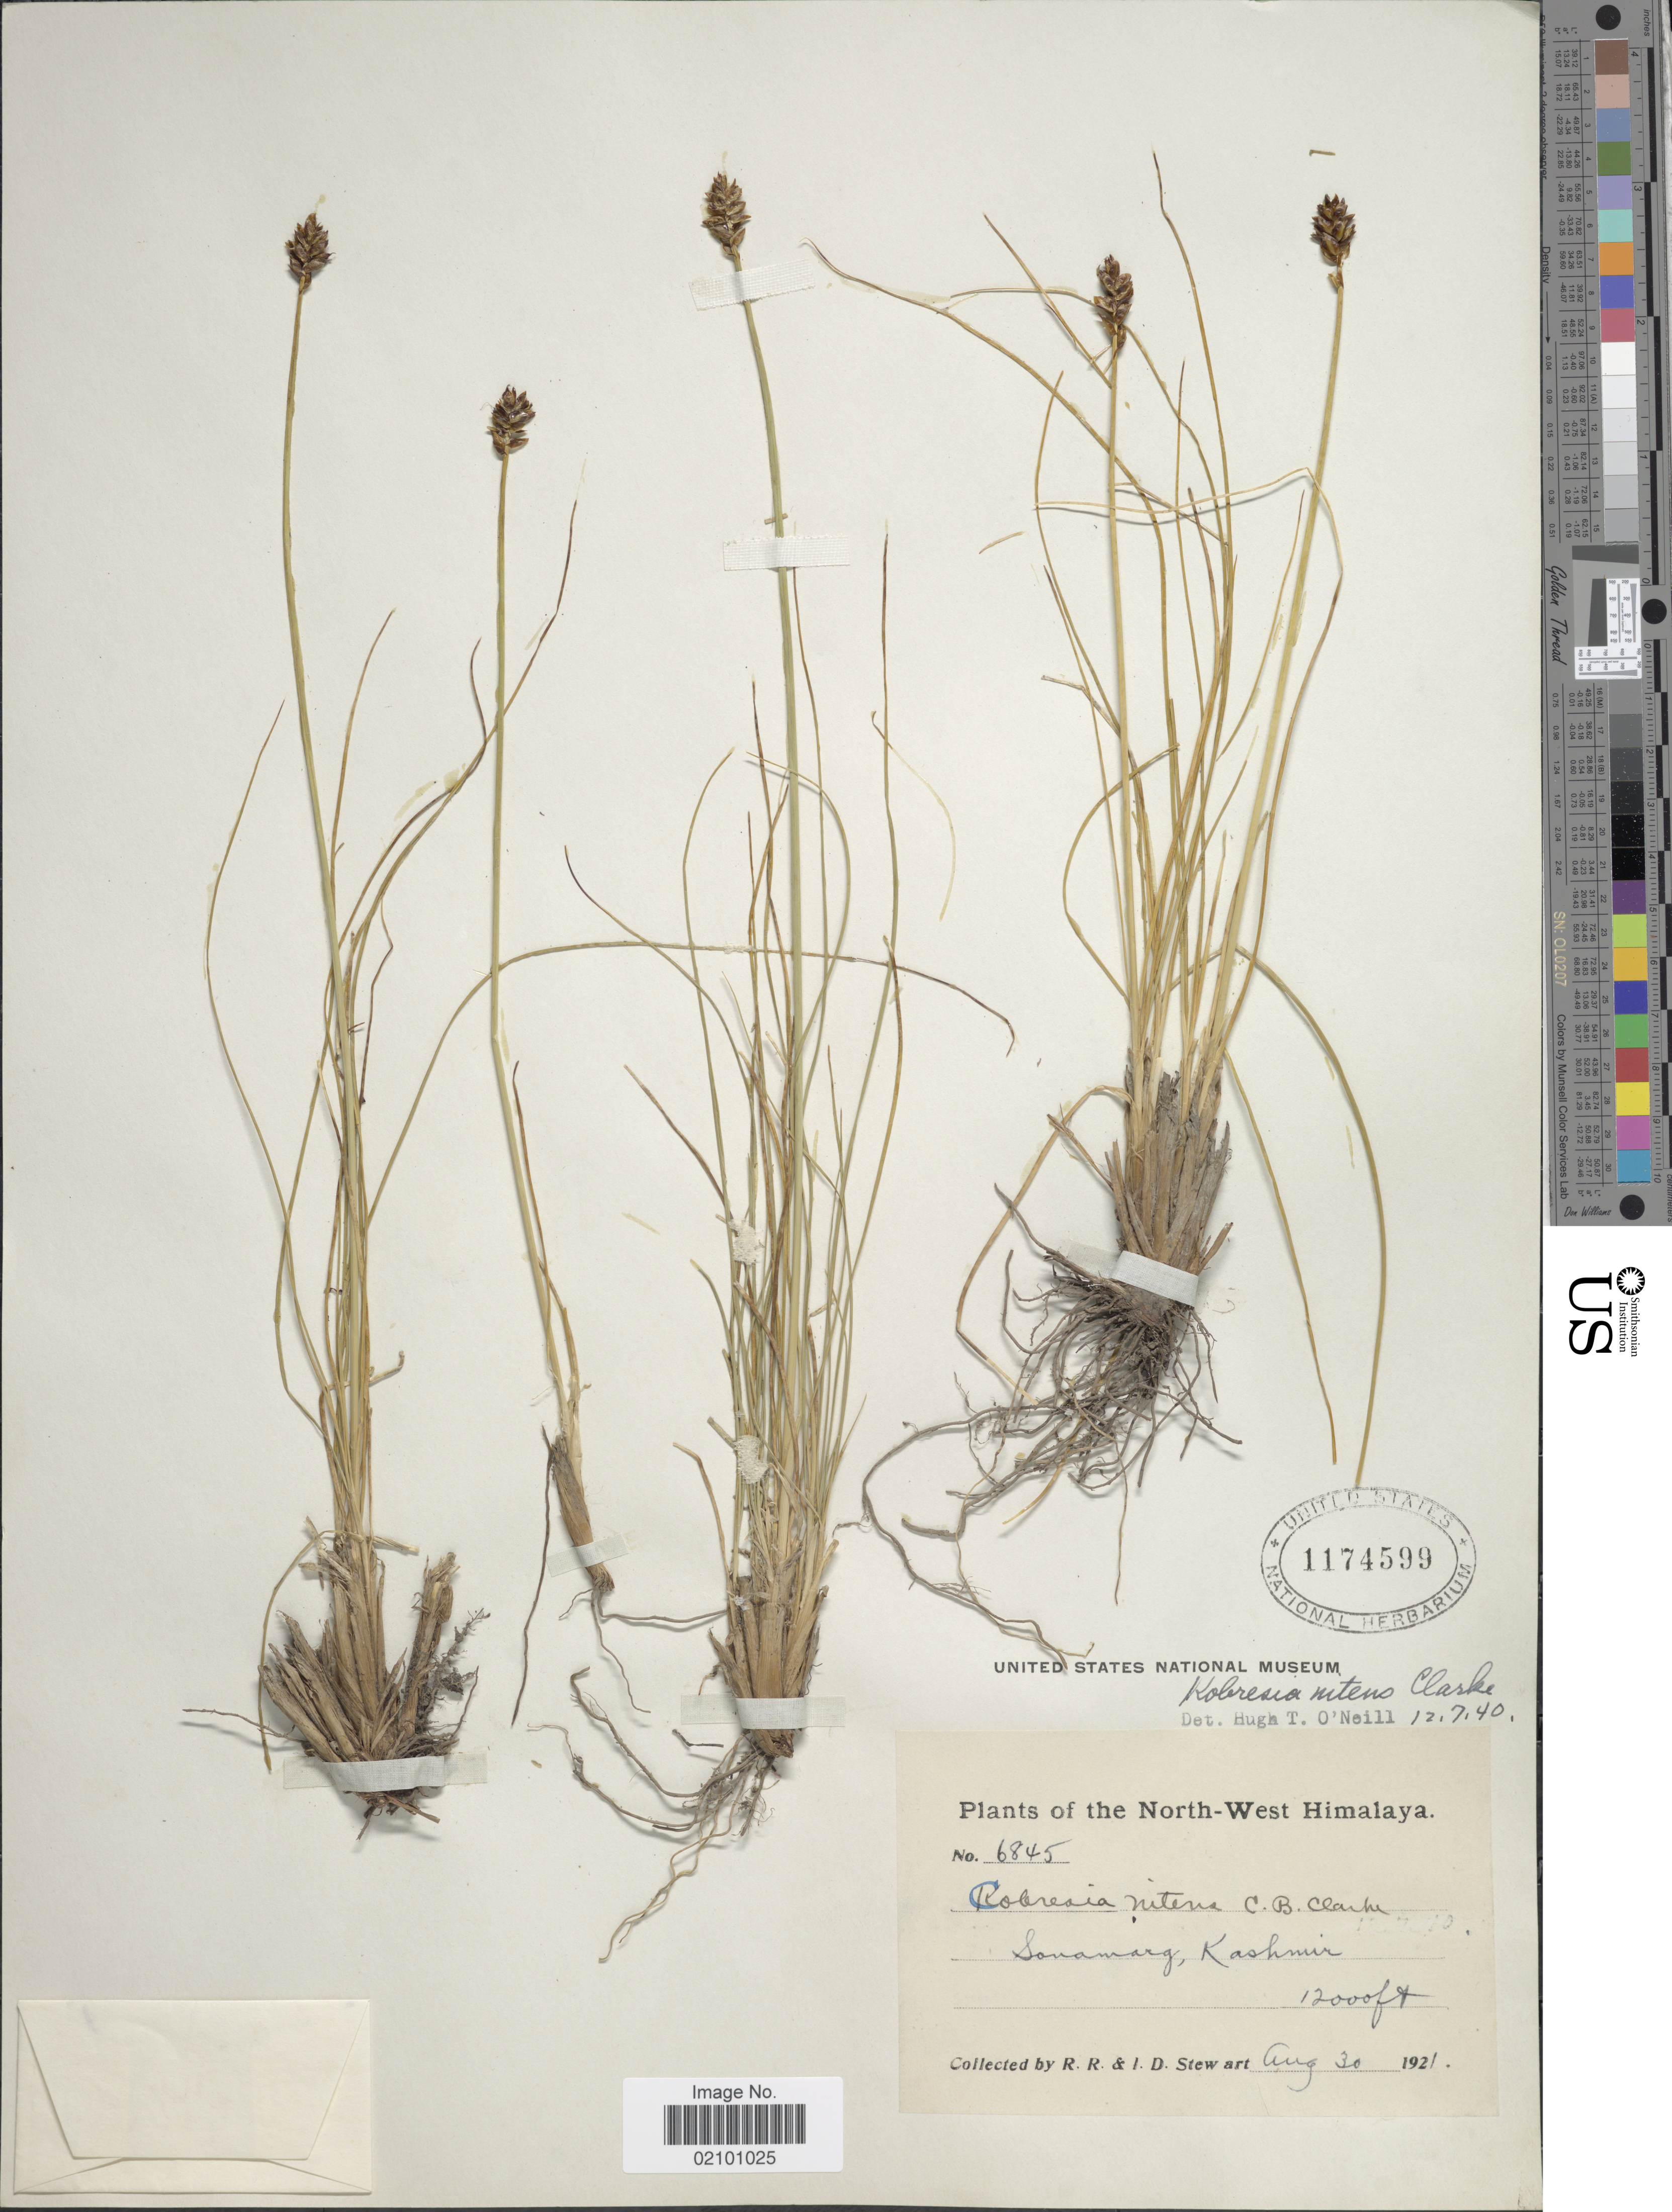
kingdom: Plantae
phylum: Tracheophyta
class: Liliopsida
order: Poales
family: Cyperaceae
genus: Carex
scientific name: Carex ovoidispica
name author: O. Yano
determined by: Strong, M. T., (US), Smithsonian Institution - National Museum of Natural History (UNITED STATES)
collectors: R. R. Stewart & I. Stewart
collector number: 6845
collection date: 1921-08-30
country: India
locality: North-West Himalayas, Sonamarg, Kashmir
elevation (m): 3658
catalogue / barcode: US 1174599